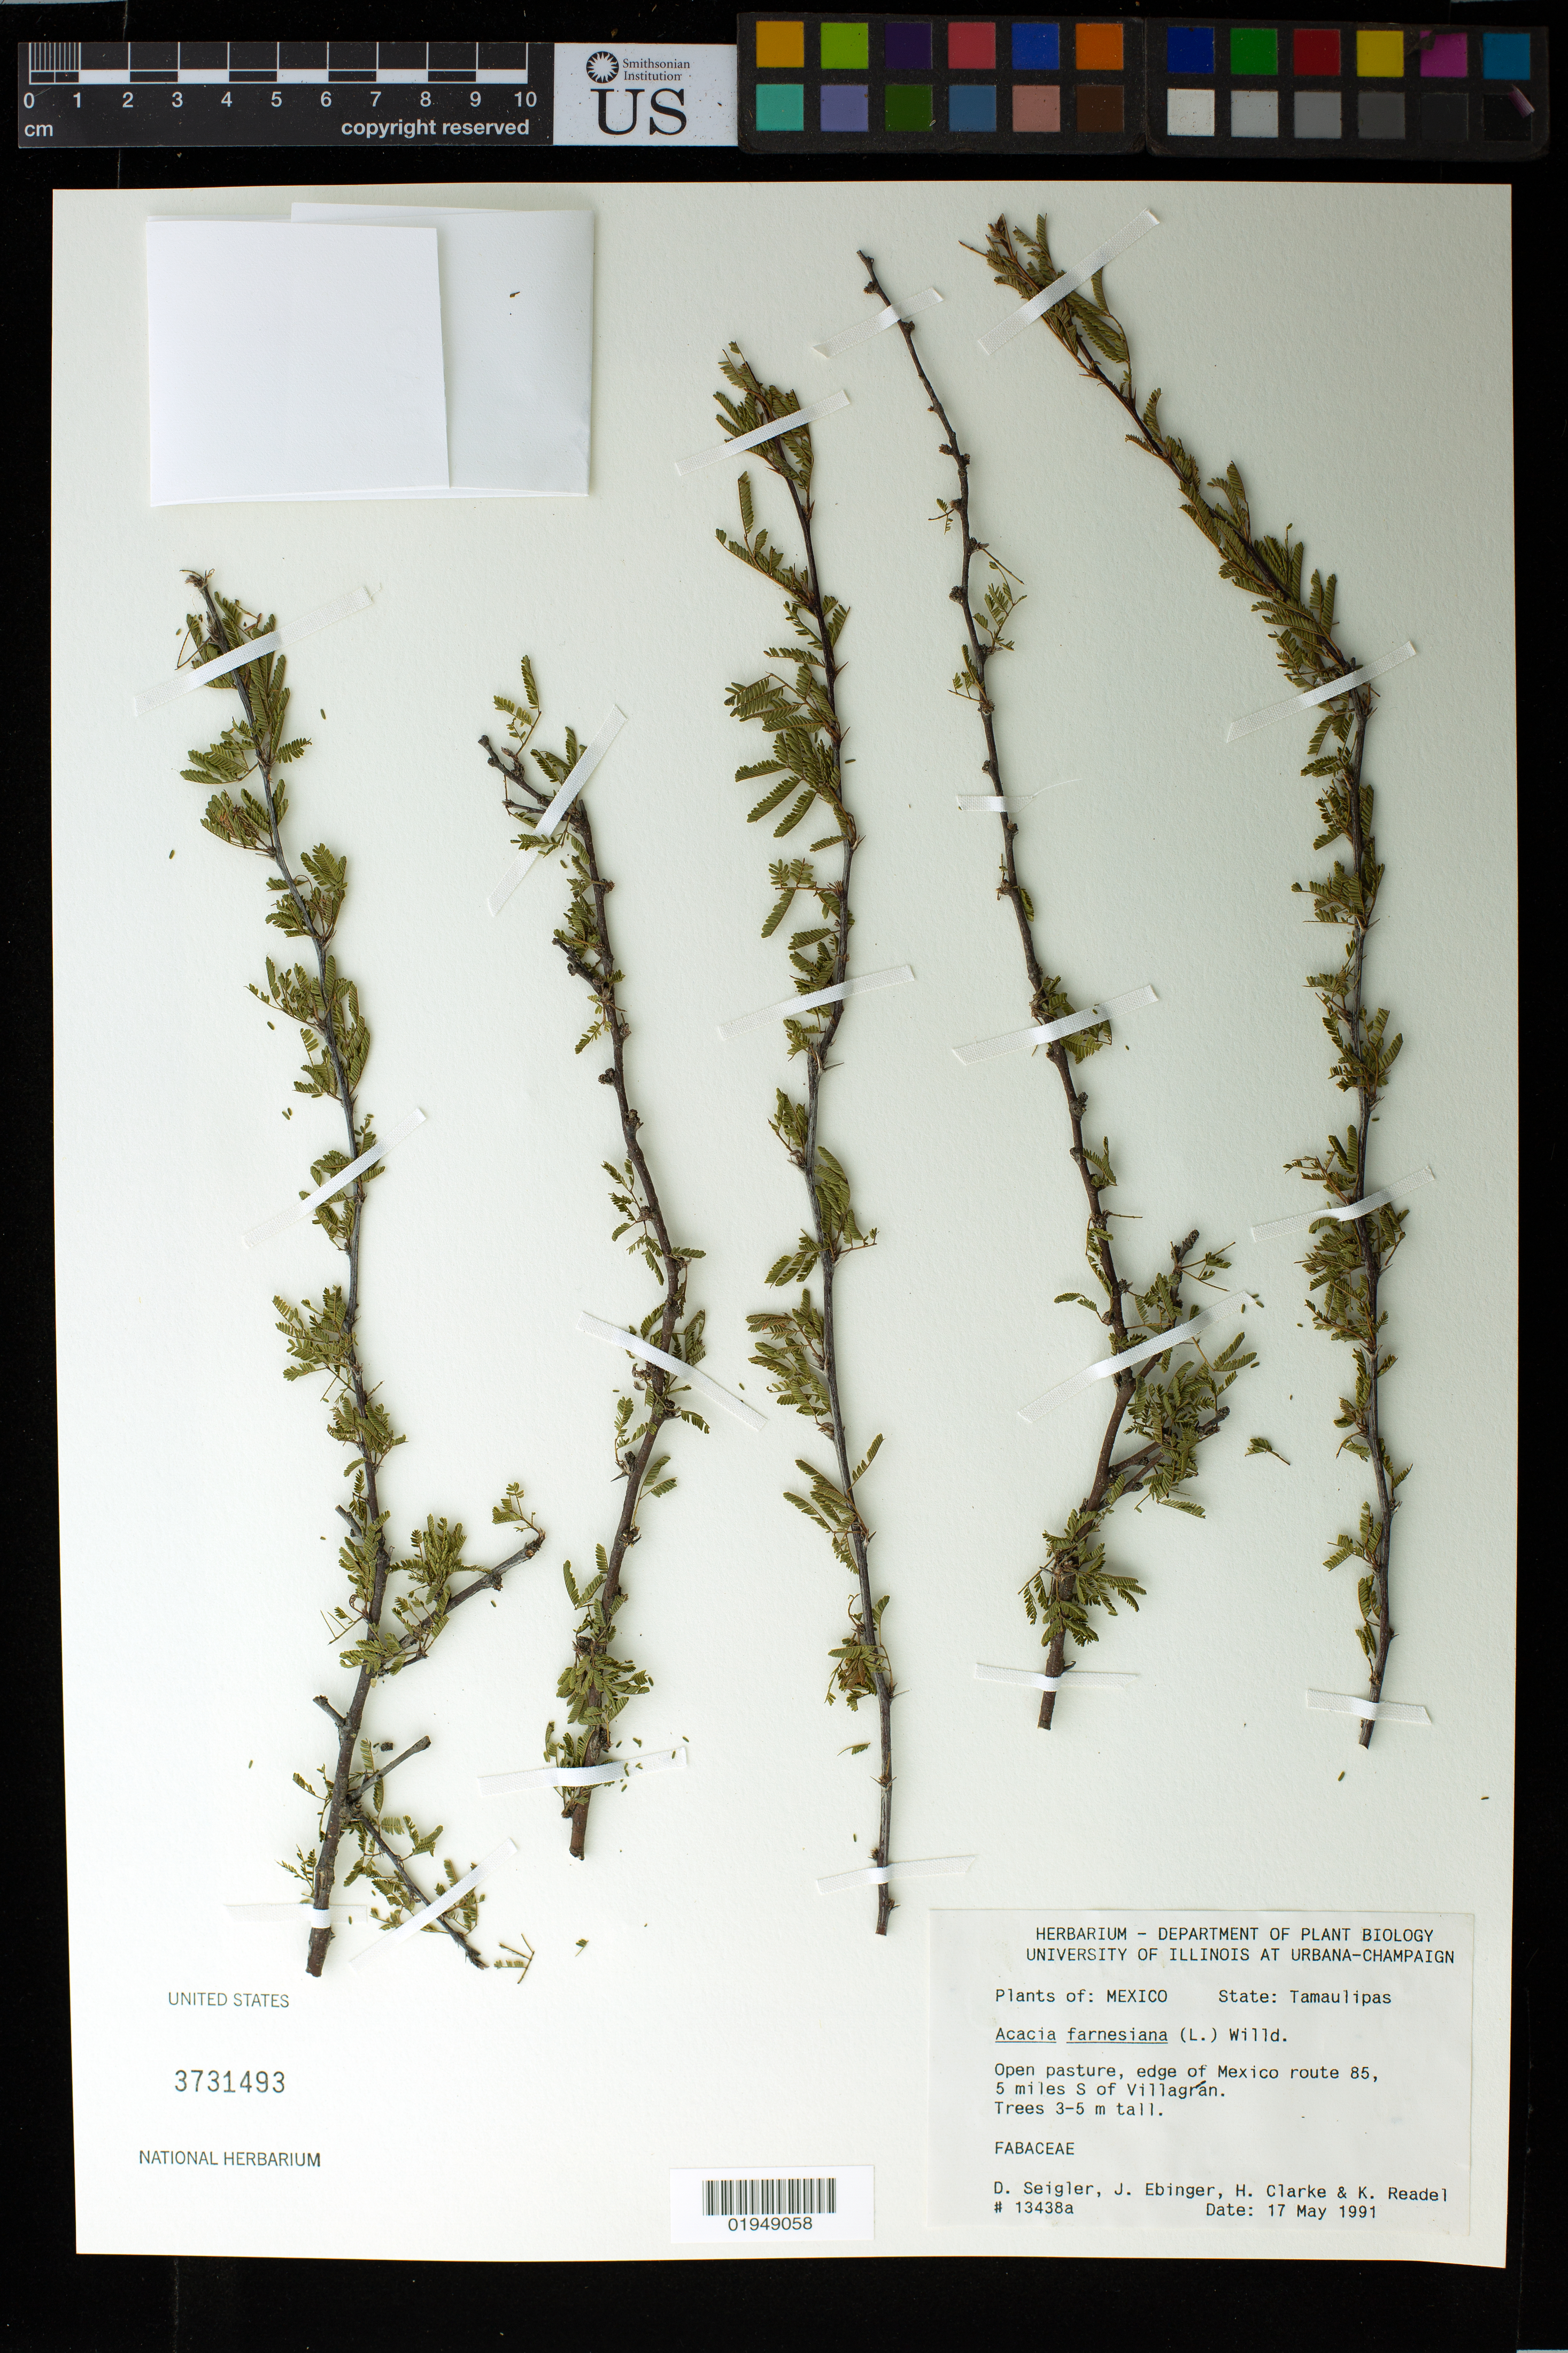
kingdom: Plantae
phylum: Tracheophyta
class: Magnoliopsida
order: Fabales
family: Fabaceae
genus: Vachellia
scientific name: Vachellia farnesiana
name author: (L.) Wight & Arn.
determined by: Strong, M. T., (US), Smithsonian Institution - National Museum of Natural History (UNITED STATES)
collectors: D. Seigler, J. Ebinger, K. Clarke & K. Readel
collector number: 13438a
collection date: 1991-05-17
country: Mexico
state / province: Tamaulipas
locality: edge of Mexico route 85, 5 miles S of Villagrán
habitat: Open pasture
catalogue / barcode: US 3731493